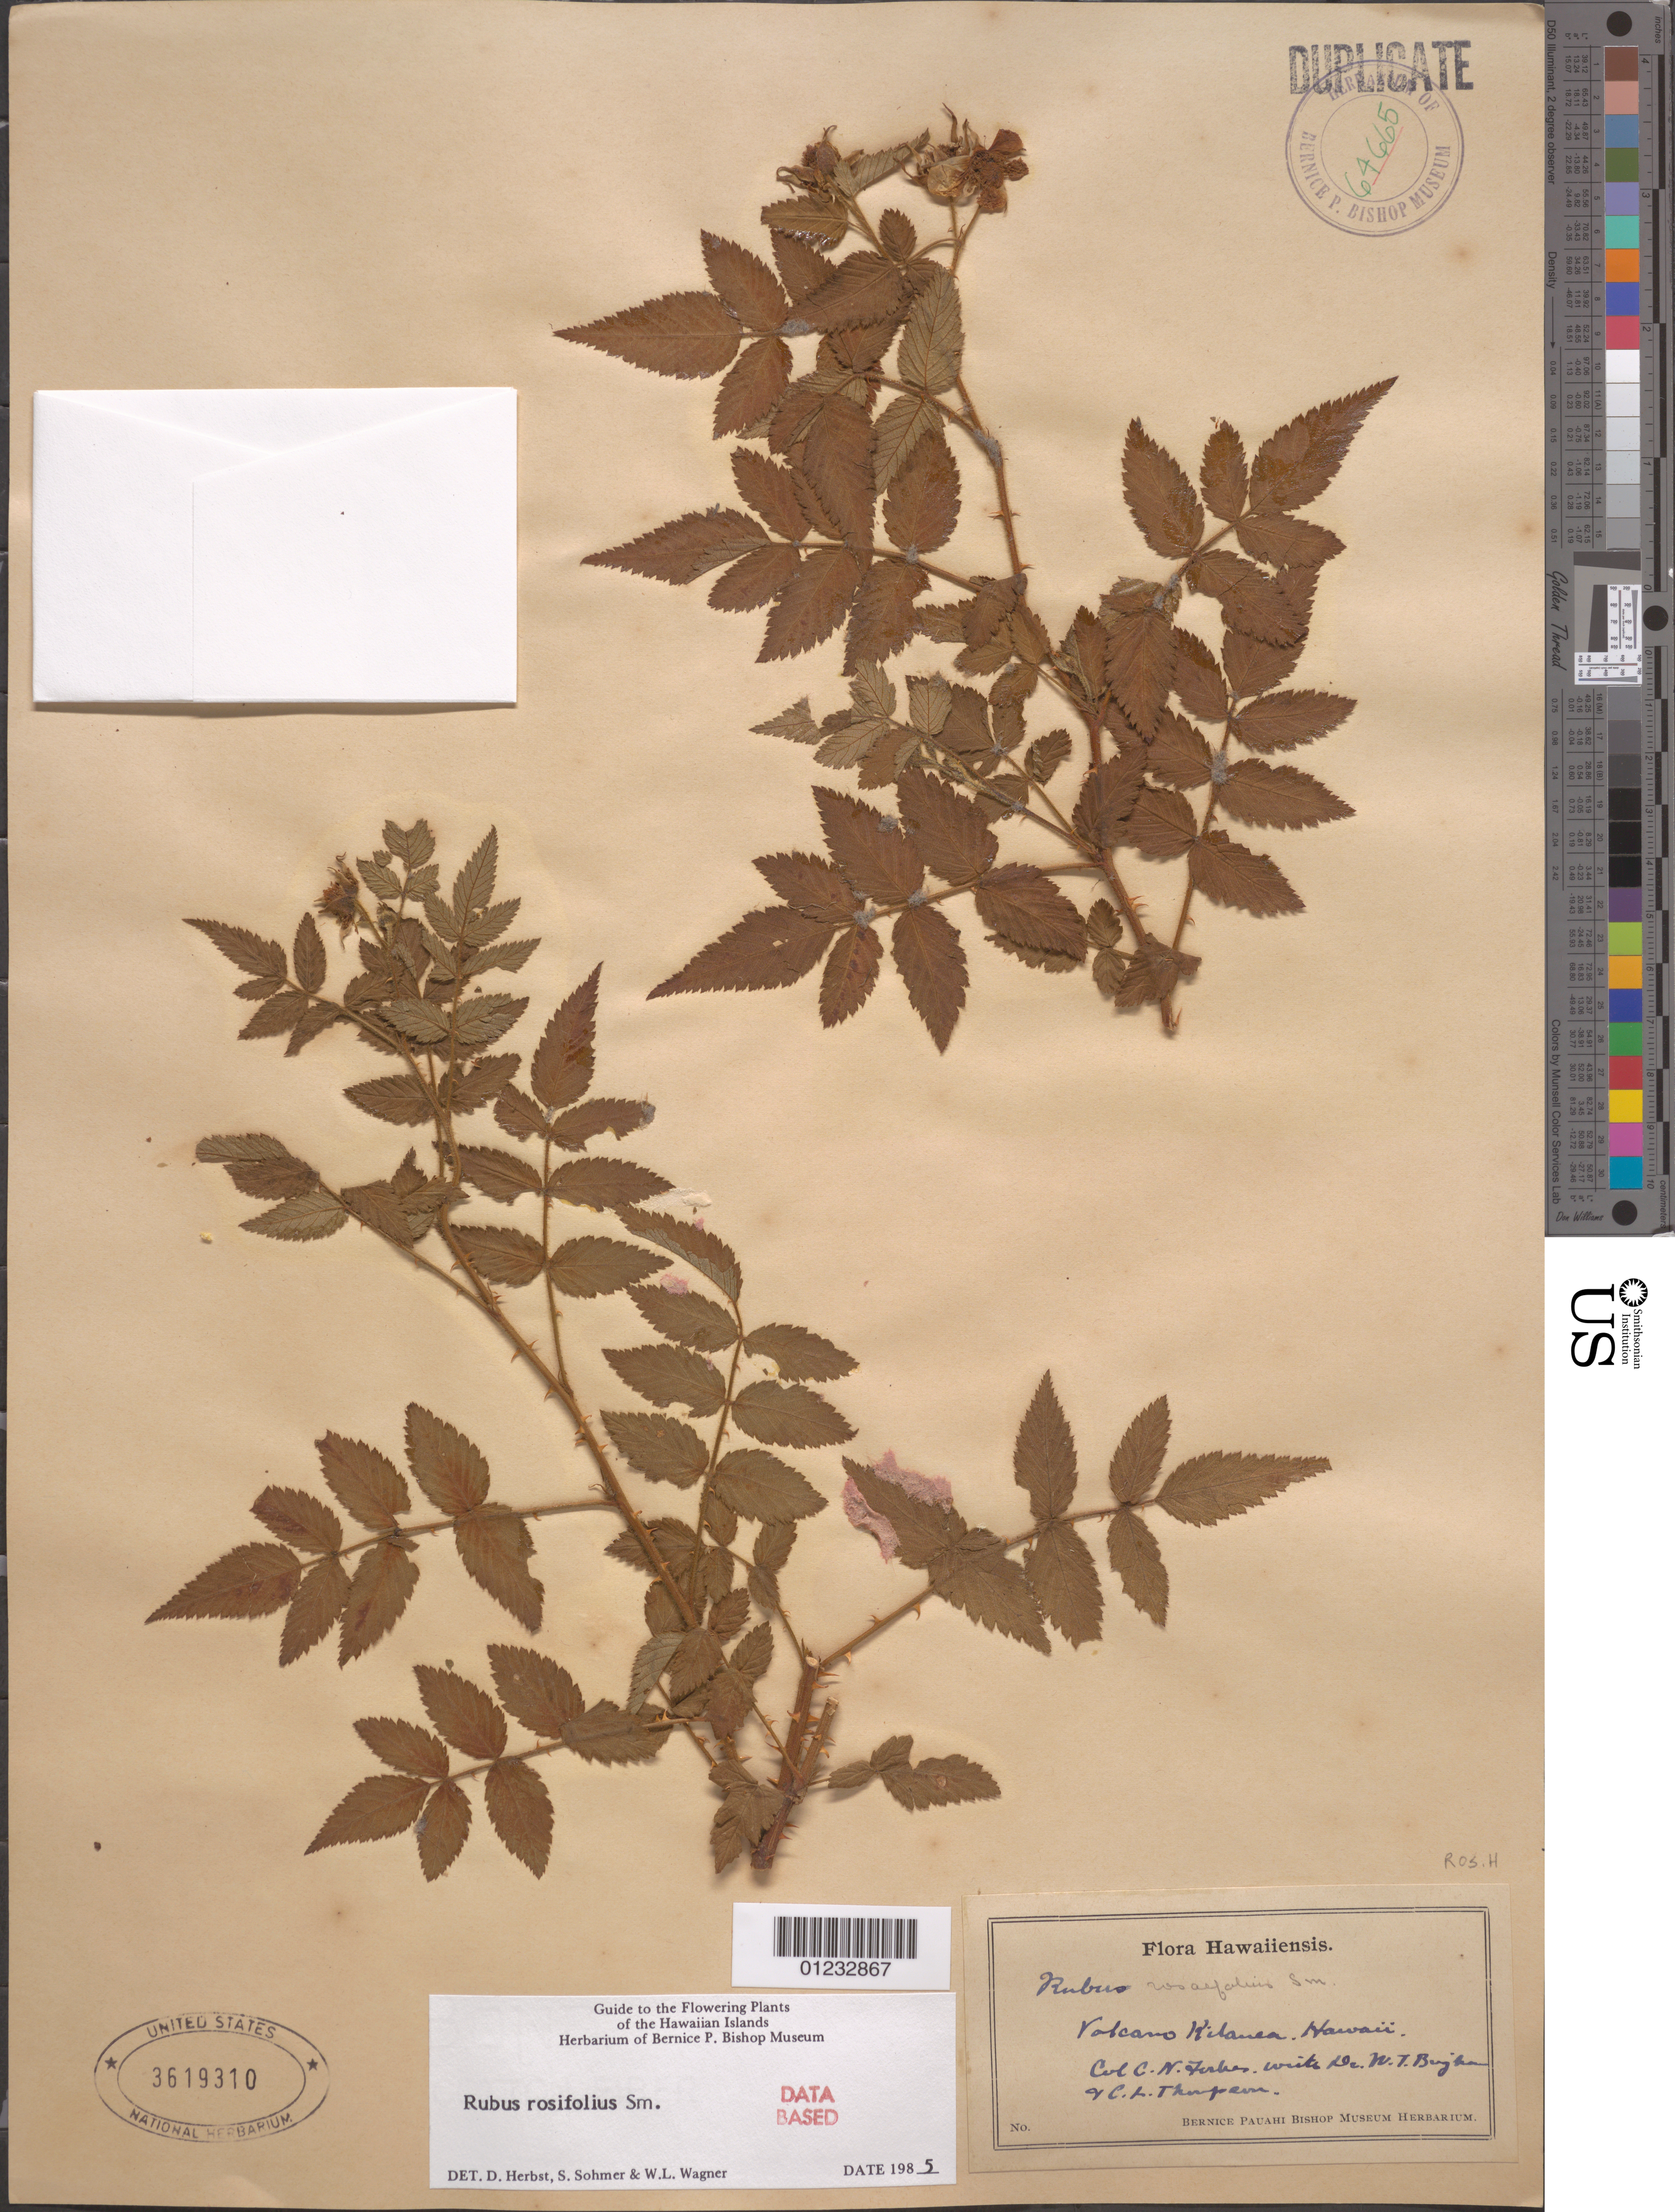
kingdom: Plantae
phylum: Tracheophyta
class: Magnoliopsida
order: Rosales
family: Rosaceae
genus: Rosa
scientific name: Rosa rosifolius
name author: Sm.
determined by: Herbst, D. R.; Sohmer, S. H.; Wagner, W. L.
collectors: C. N. Forbes, W. T. Brigham & C. L. Thompson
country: United States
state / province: Hawaii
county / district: Hawaii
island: Hawaii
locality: Volcano Kilauea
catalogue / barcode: US 3619310